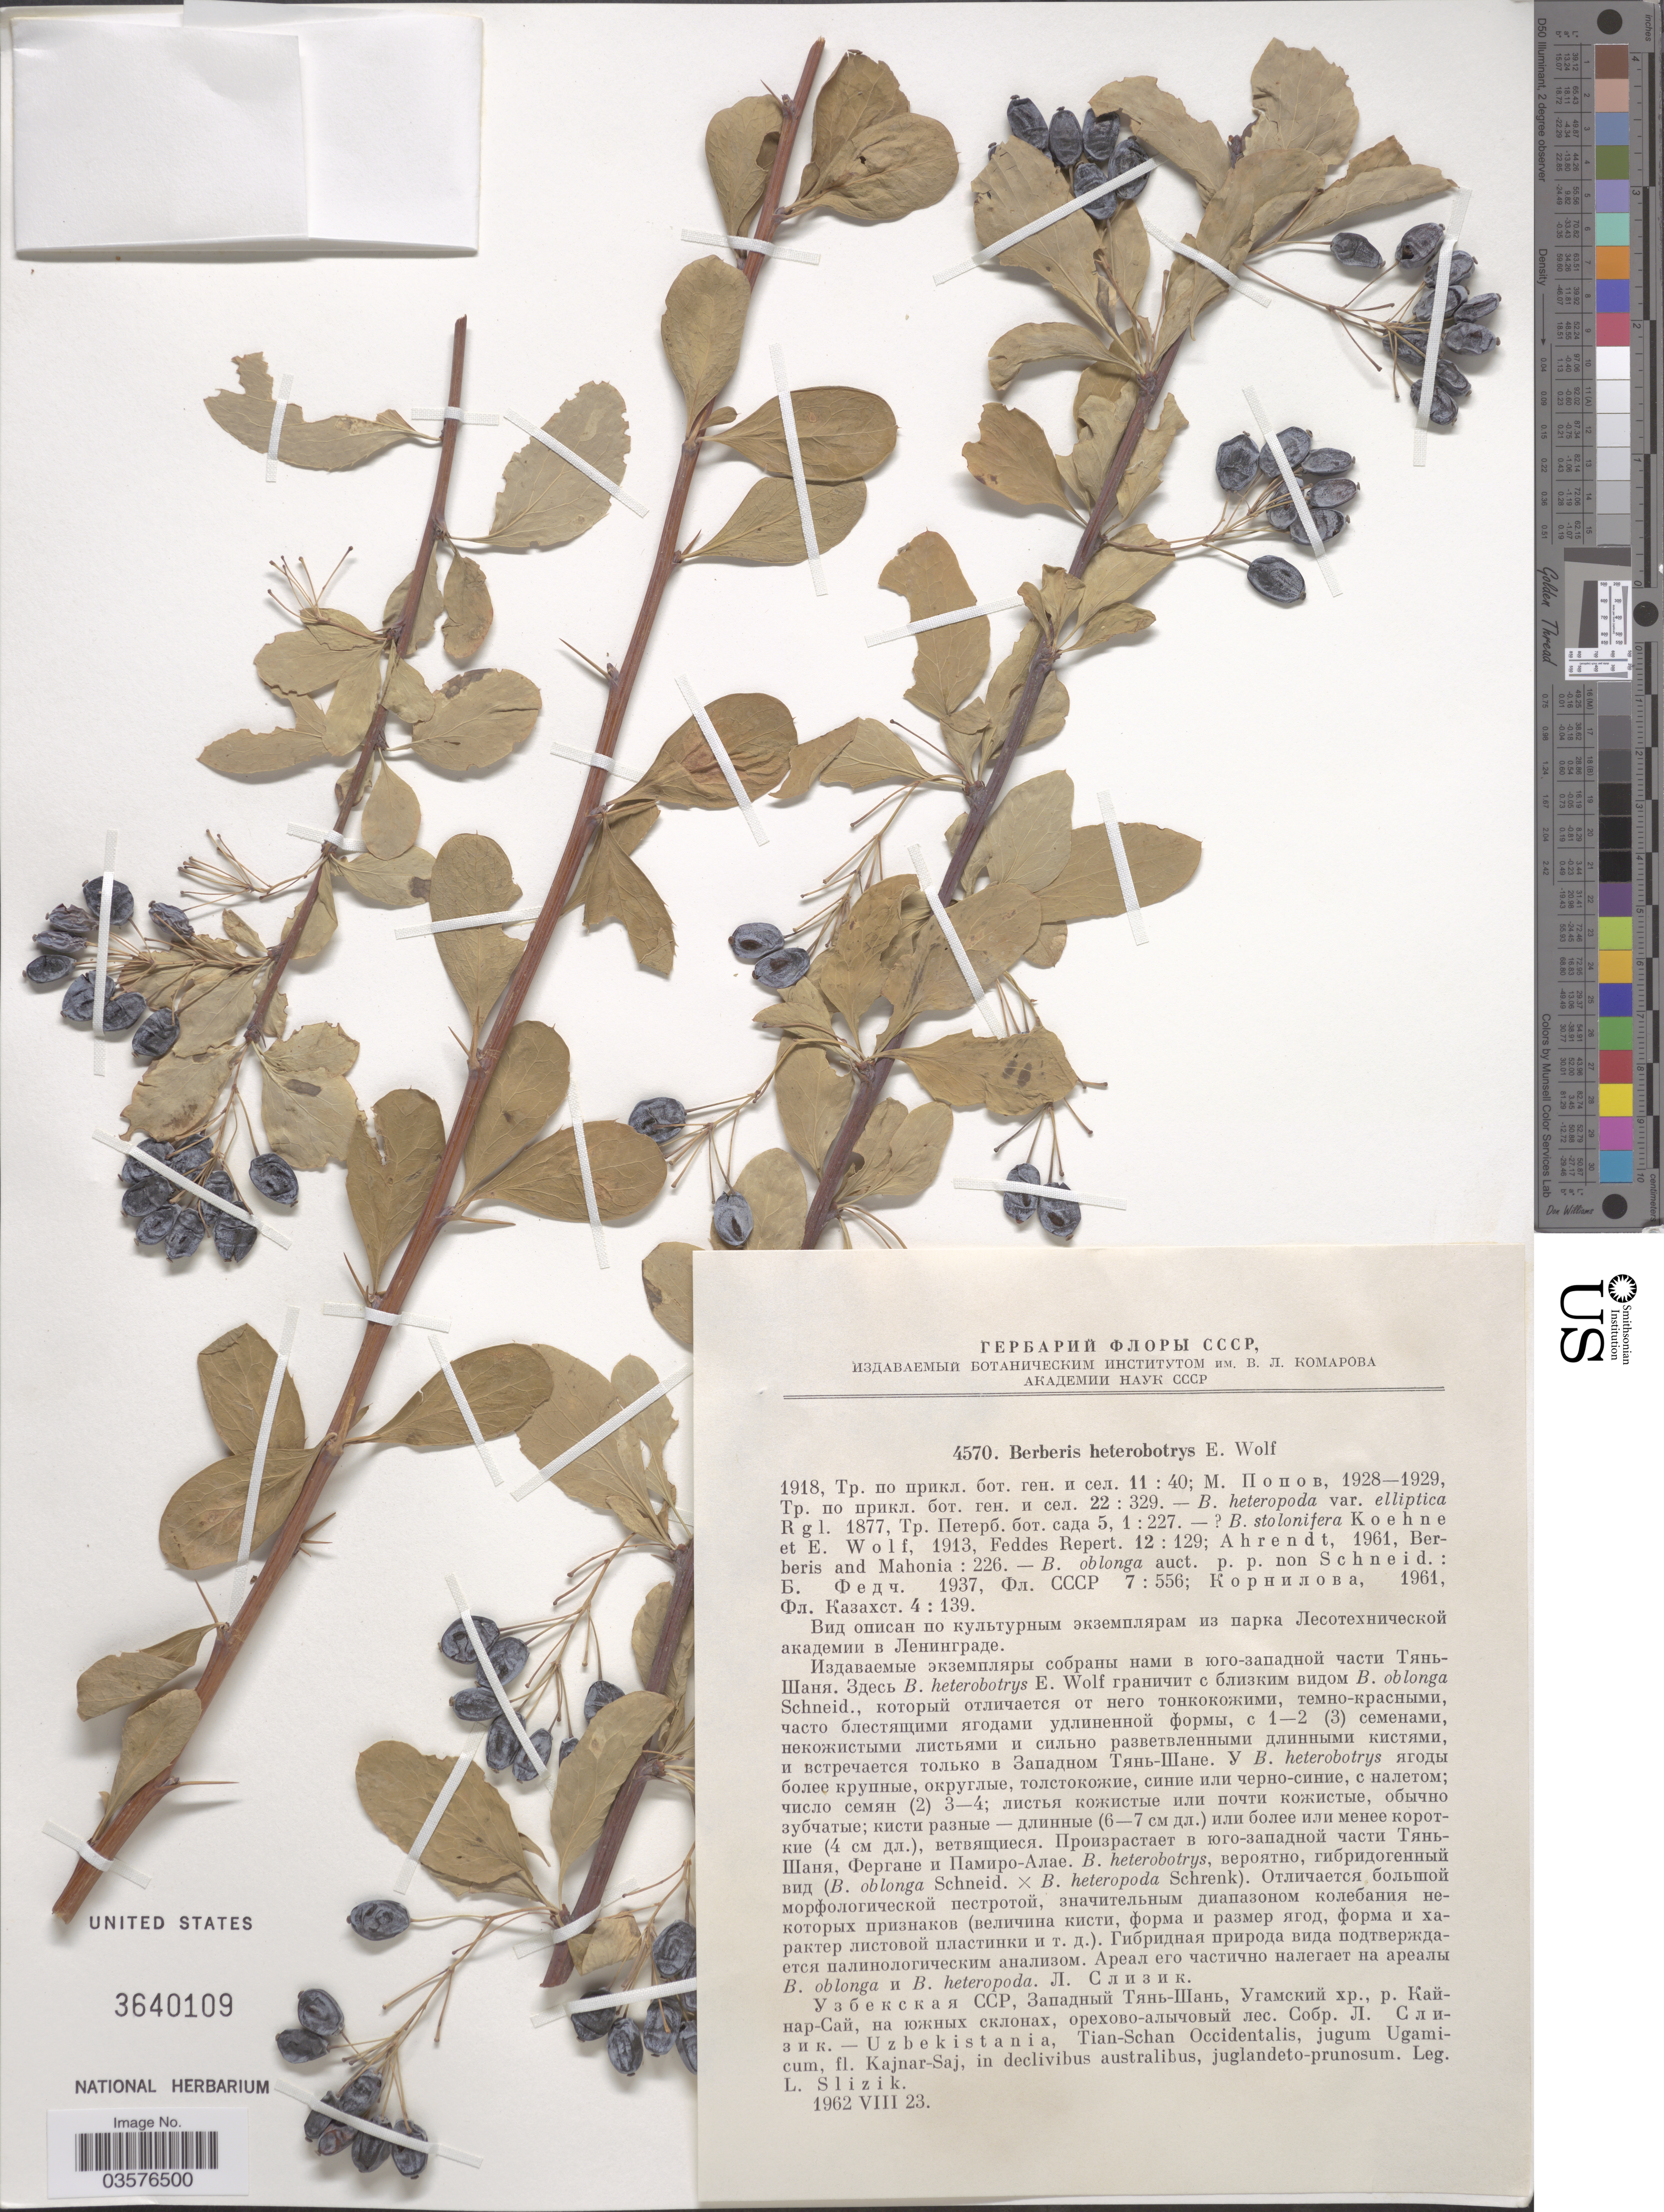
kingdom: Plantae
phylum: Tracheophyta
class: Magnoliopsida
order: Ranunculales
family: Berberidaceae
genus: Berberis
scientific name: Berberis heterobotrys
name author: E.L. Wolf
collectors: L. Slizik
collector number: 4570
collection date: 1962-08-23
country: Uzbekistan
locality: Uzbekistania, Tian-Schan Occidentalis, jugum Ugamicum, fl. Kajnar-Saj, in declivibus australibus, juglandeto-prunosum.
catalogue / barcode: US 3640109